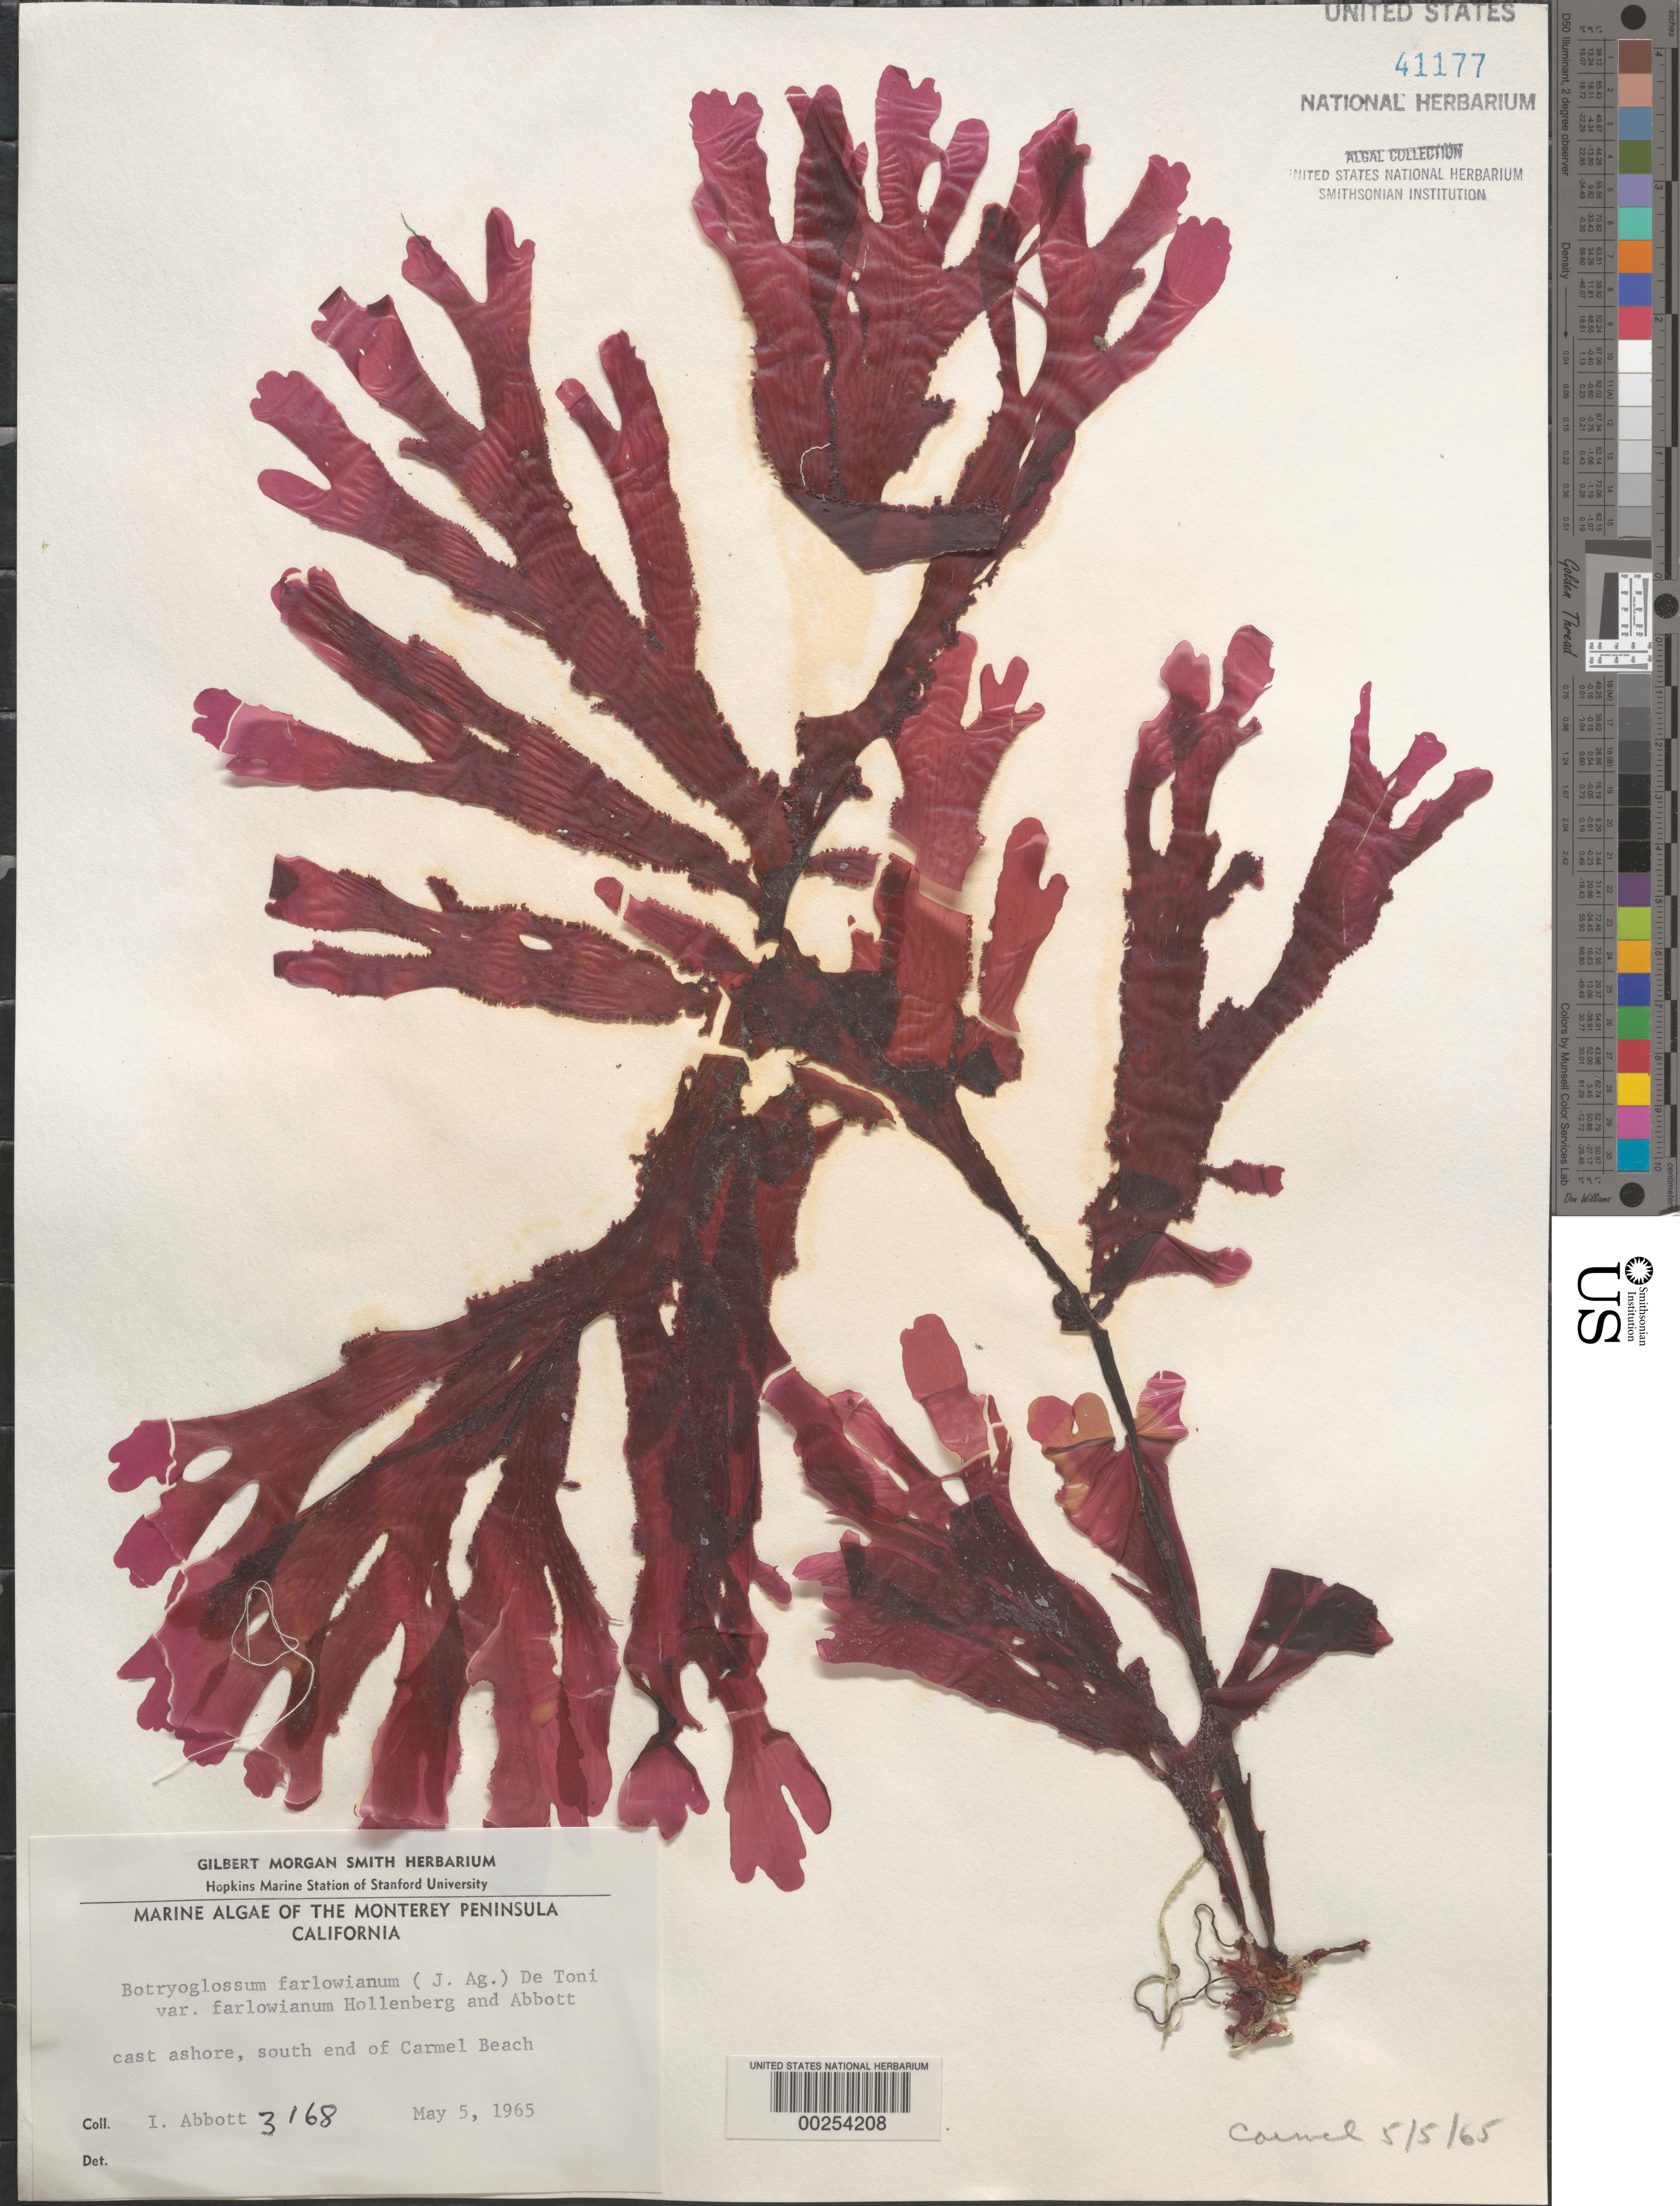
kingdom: Plantae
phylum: Rhodophyta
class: Florideophyceae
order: Ceramiales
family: Delesseriaceae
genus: Botryoglossum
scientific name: Botryoglossum farlowianum var. farlowianum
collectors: I. A. Abbott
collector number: IAA 3168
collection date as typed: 05 May 1965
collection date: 1965-05-05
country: United States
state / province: California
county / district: Monterey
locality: Carmel Beach, Carmel Bay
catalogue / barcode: US 41177